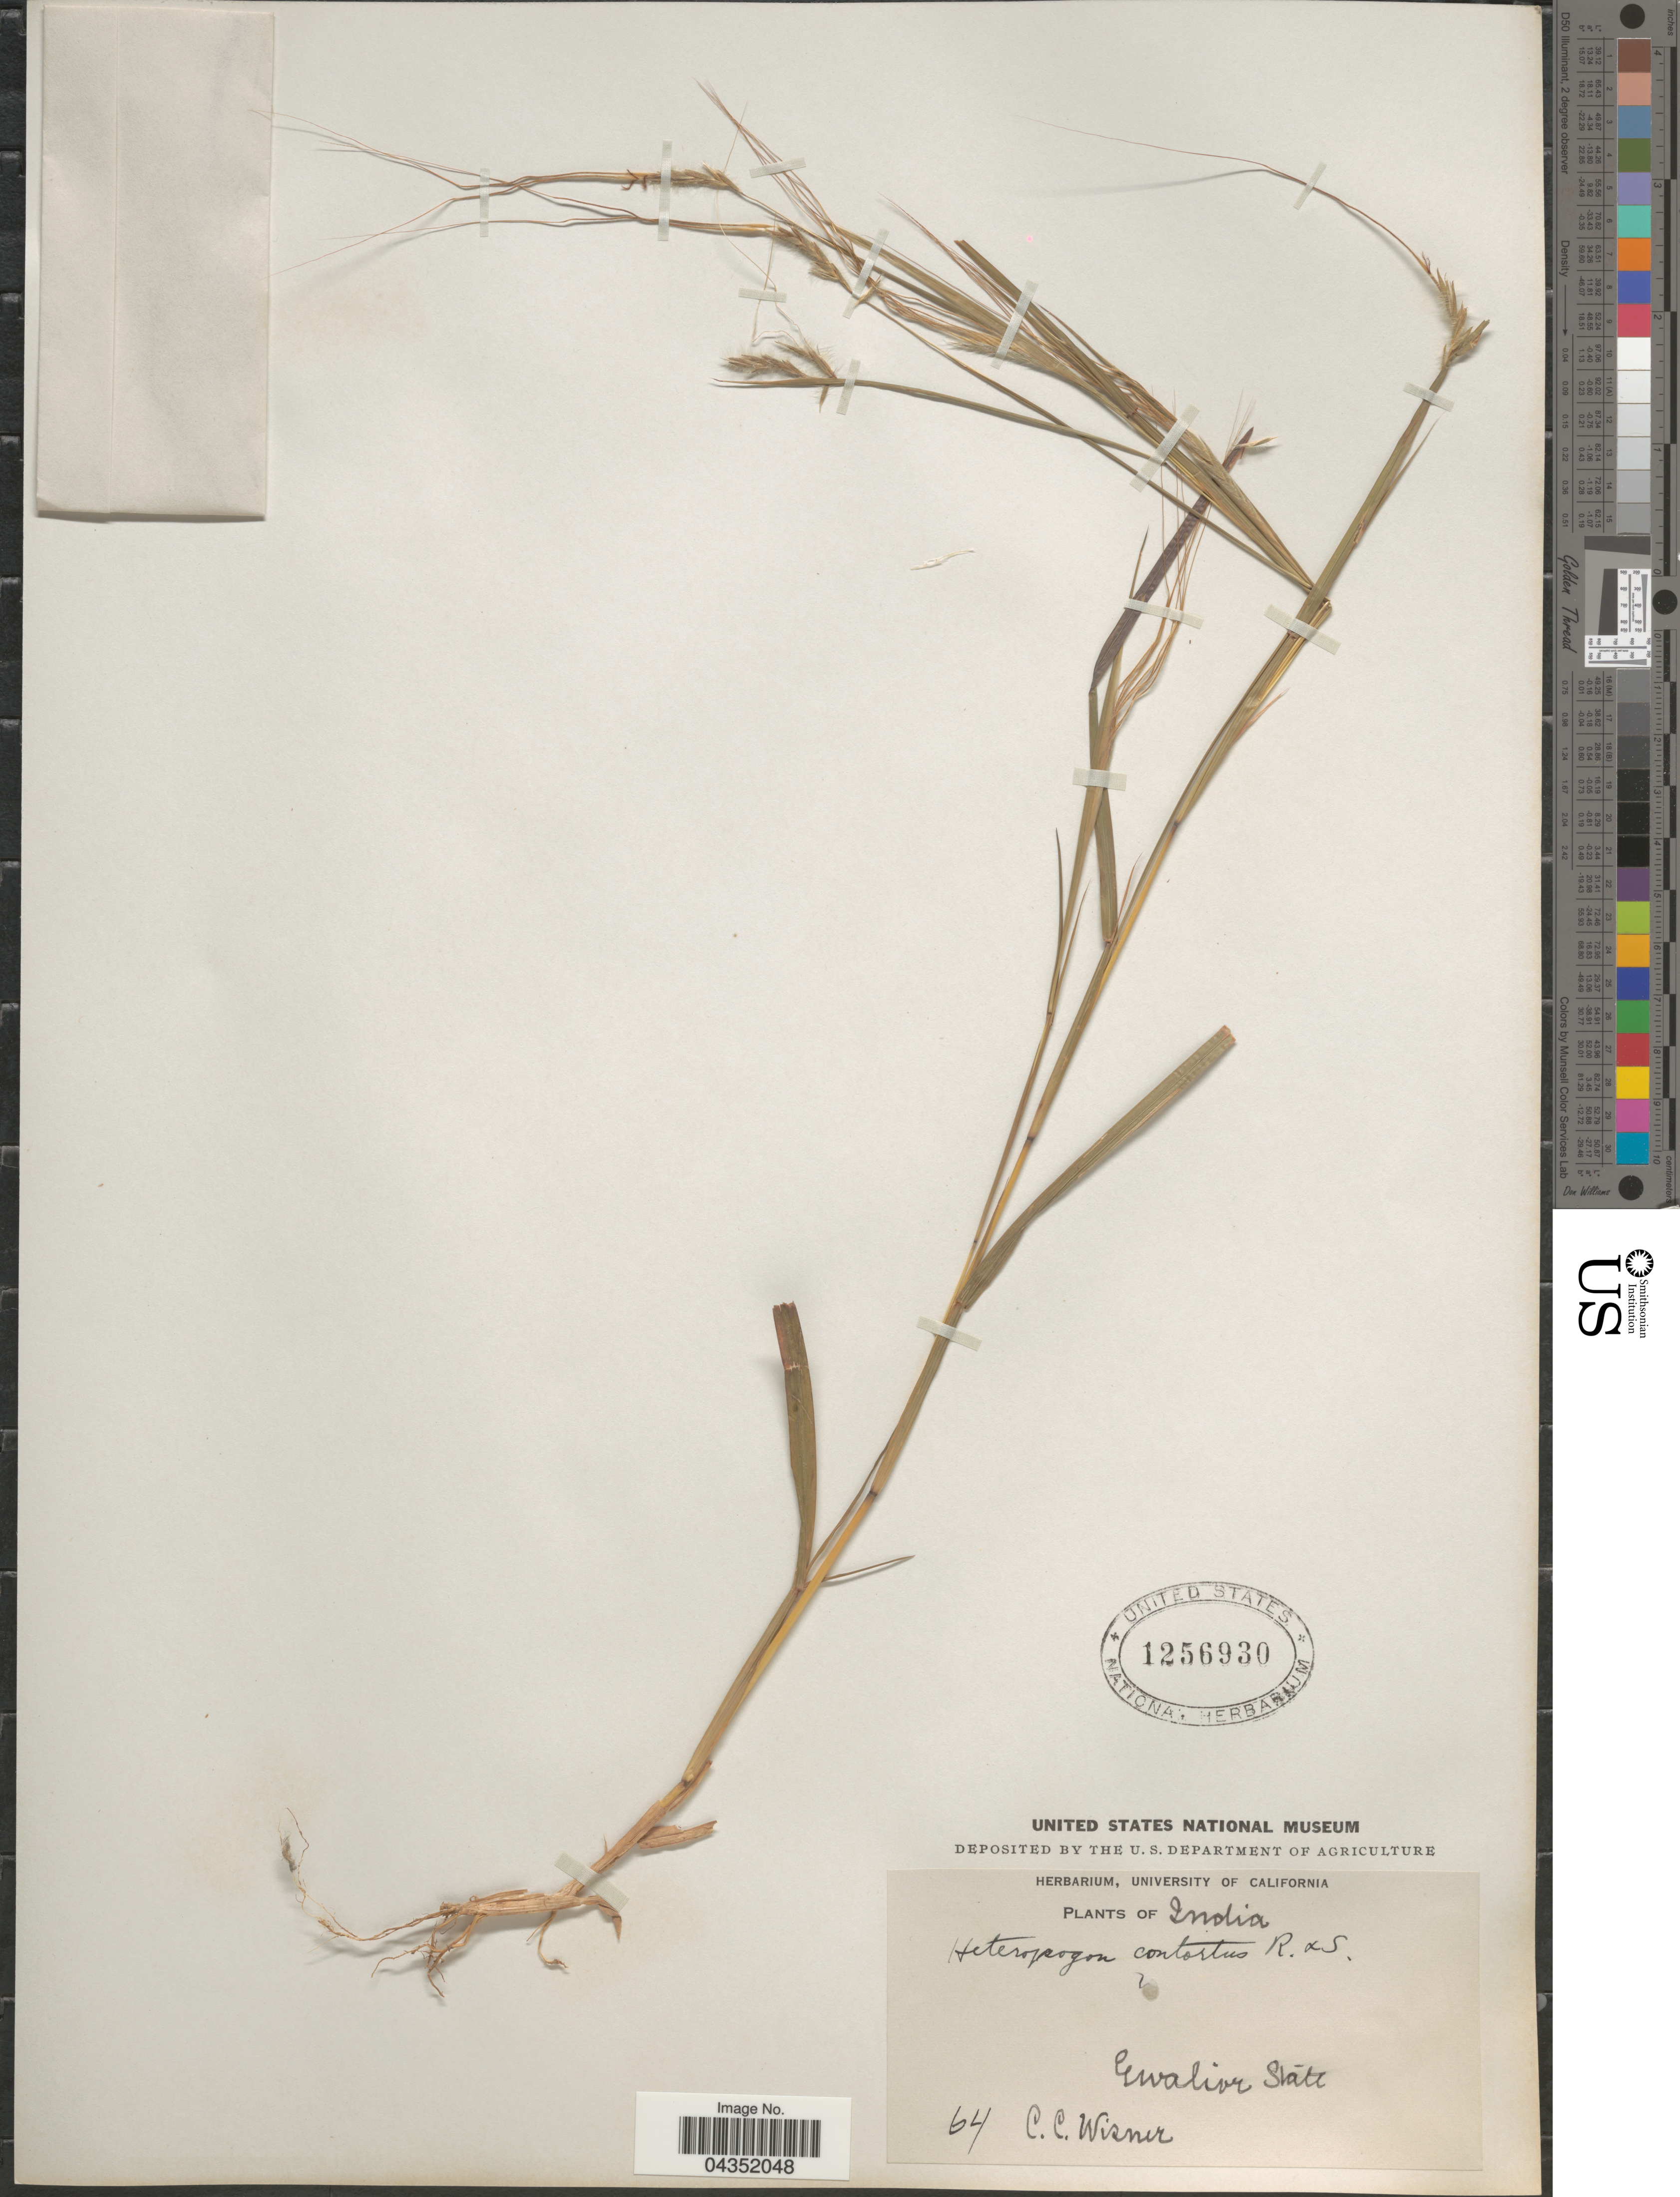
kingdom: Plantae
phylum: Tracheophyta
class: Liliopsida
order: Poales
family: Poaceae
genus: Heteropogon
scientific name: Heteropogon contortus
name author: (L.) P. Beauv. ex Roem. & Schult.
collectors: C. Wisner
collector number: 64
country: India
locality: Gwalior State.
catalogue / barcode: US 1256930